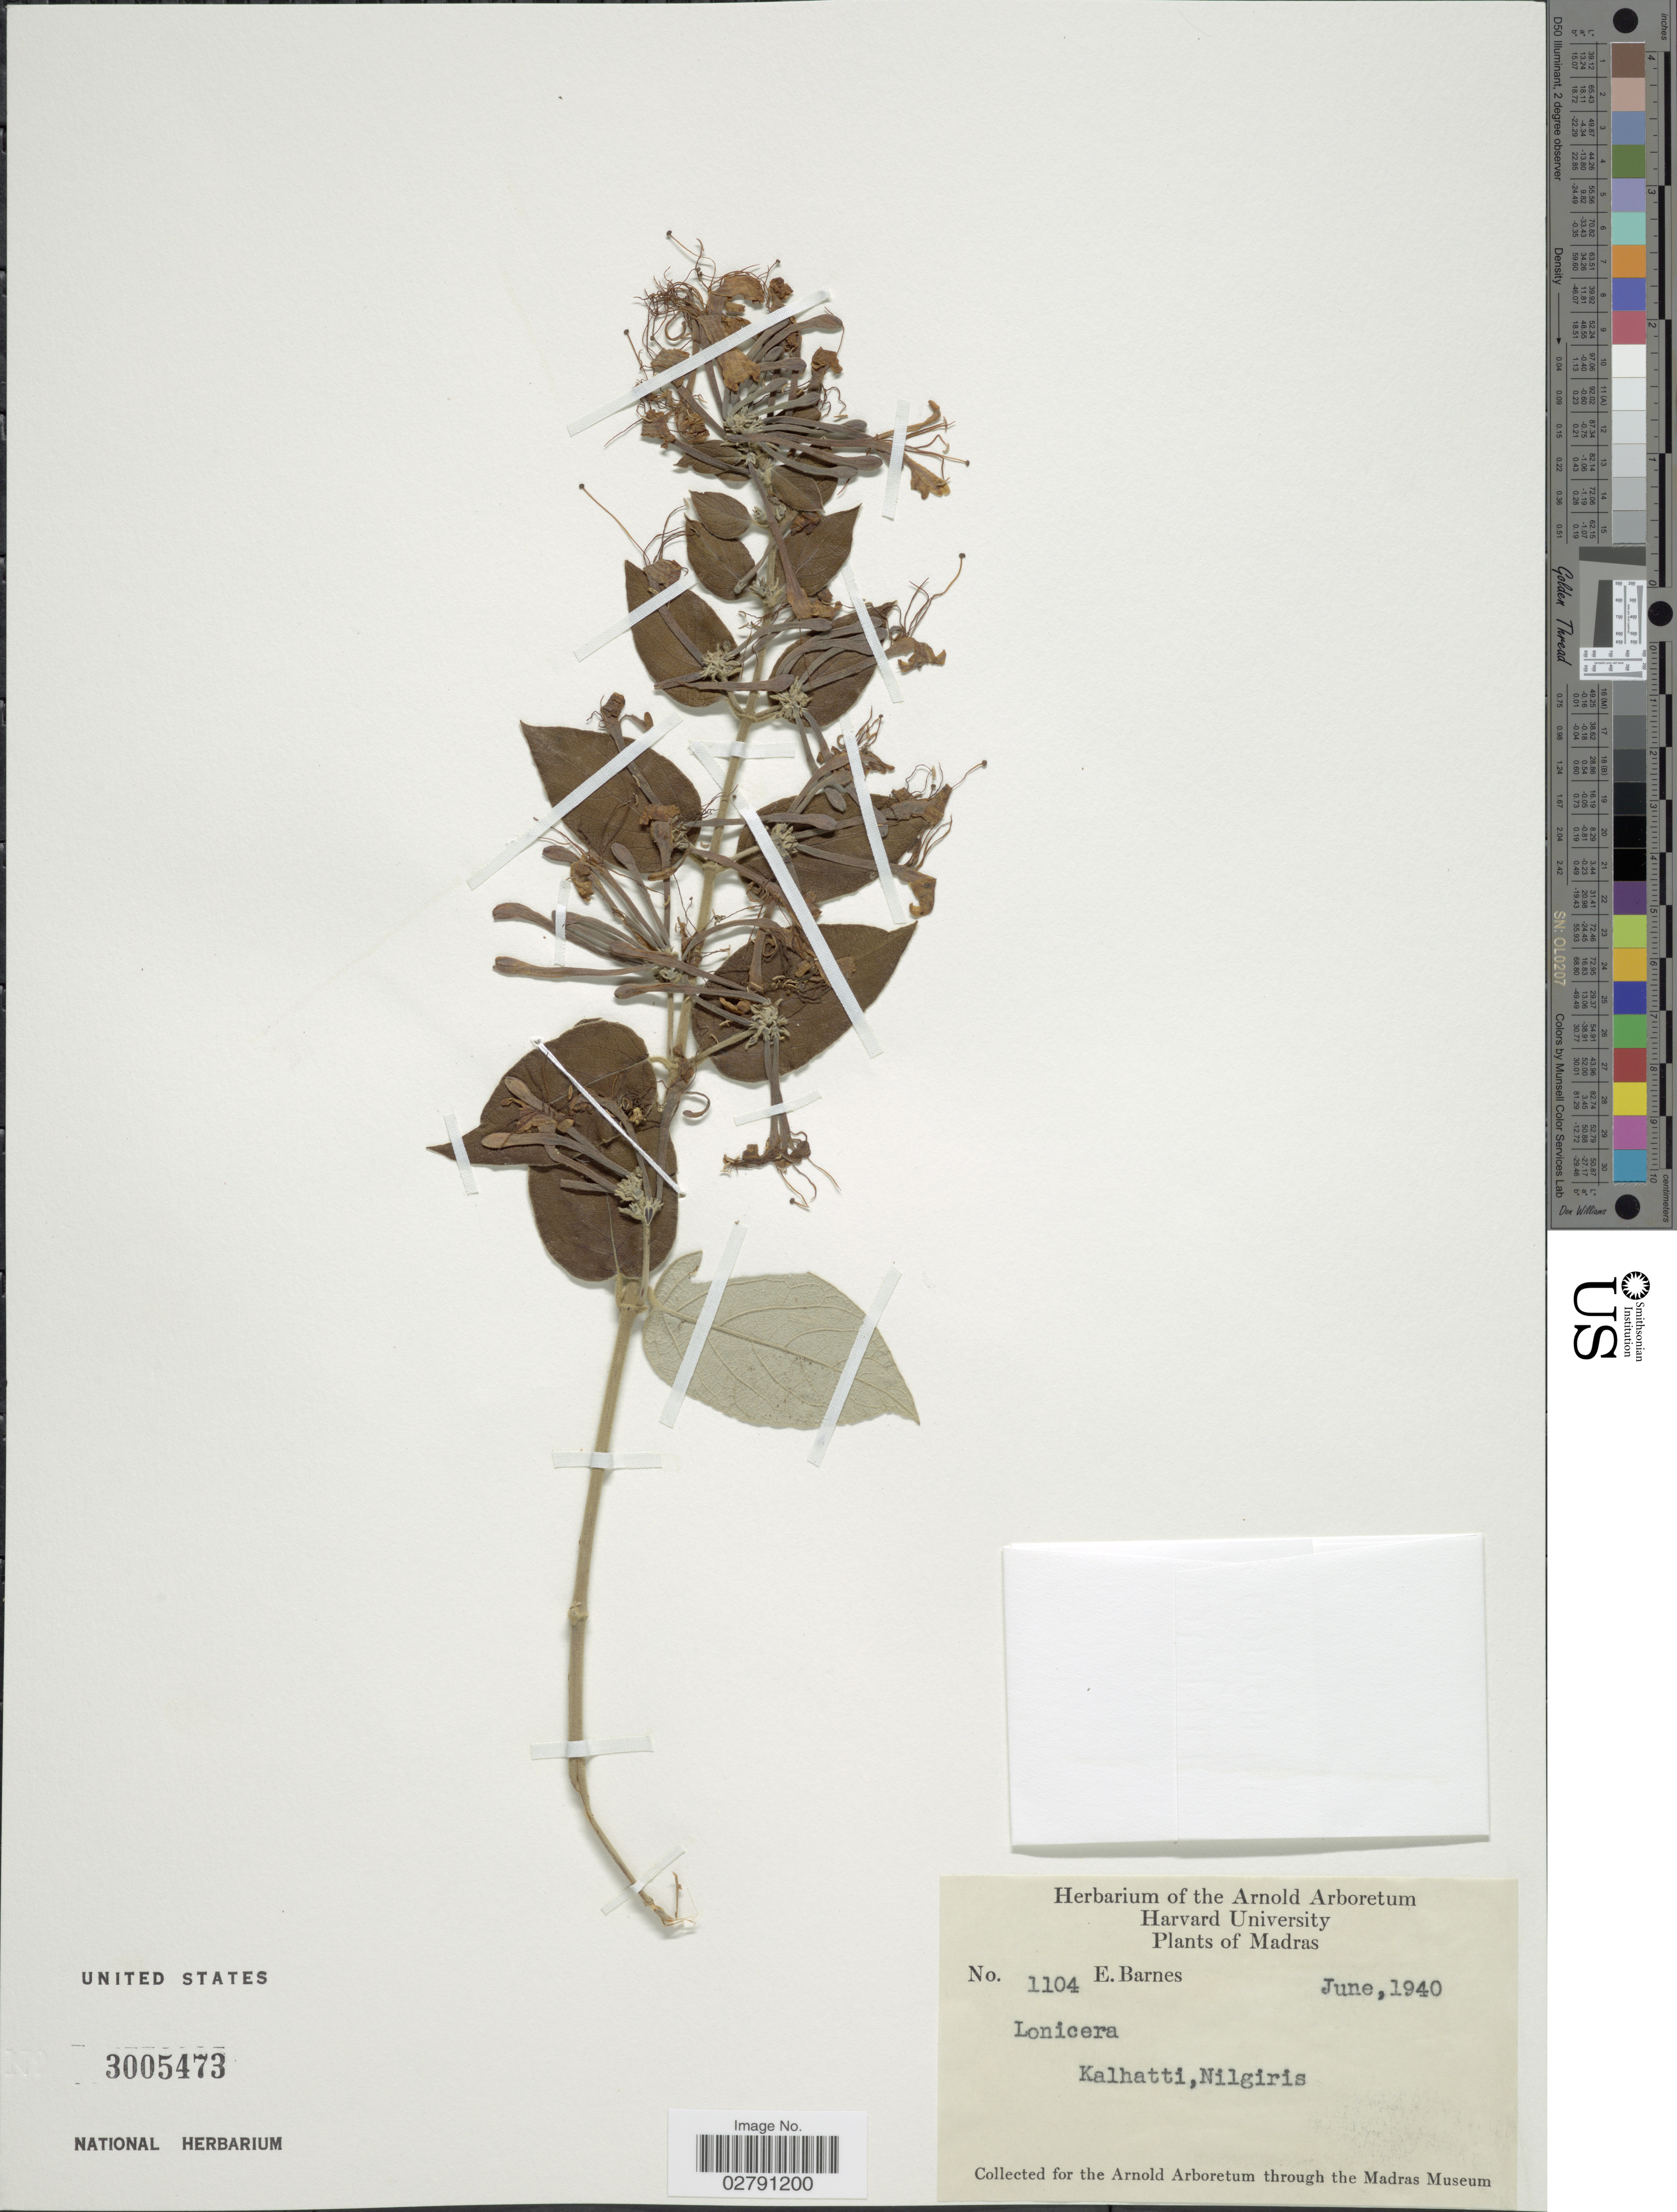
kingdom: Plantae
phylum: Tracheophyta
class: Magnoliopsida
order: Dipsacales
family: Caprifoliaceae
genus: Lonicera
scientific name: Lonicera sp.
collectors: E. Barnes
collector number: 1104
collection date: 1940-06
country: India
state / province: Karnataka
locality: Madras, Kalhatti, Nilgiris.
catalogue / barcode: US 3005473